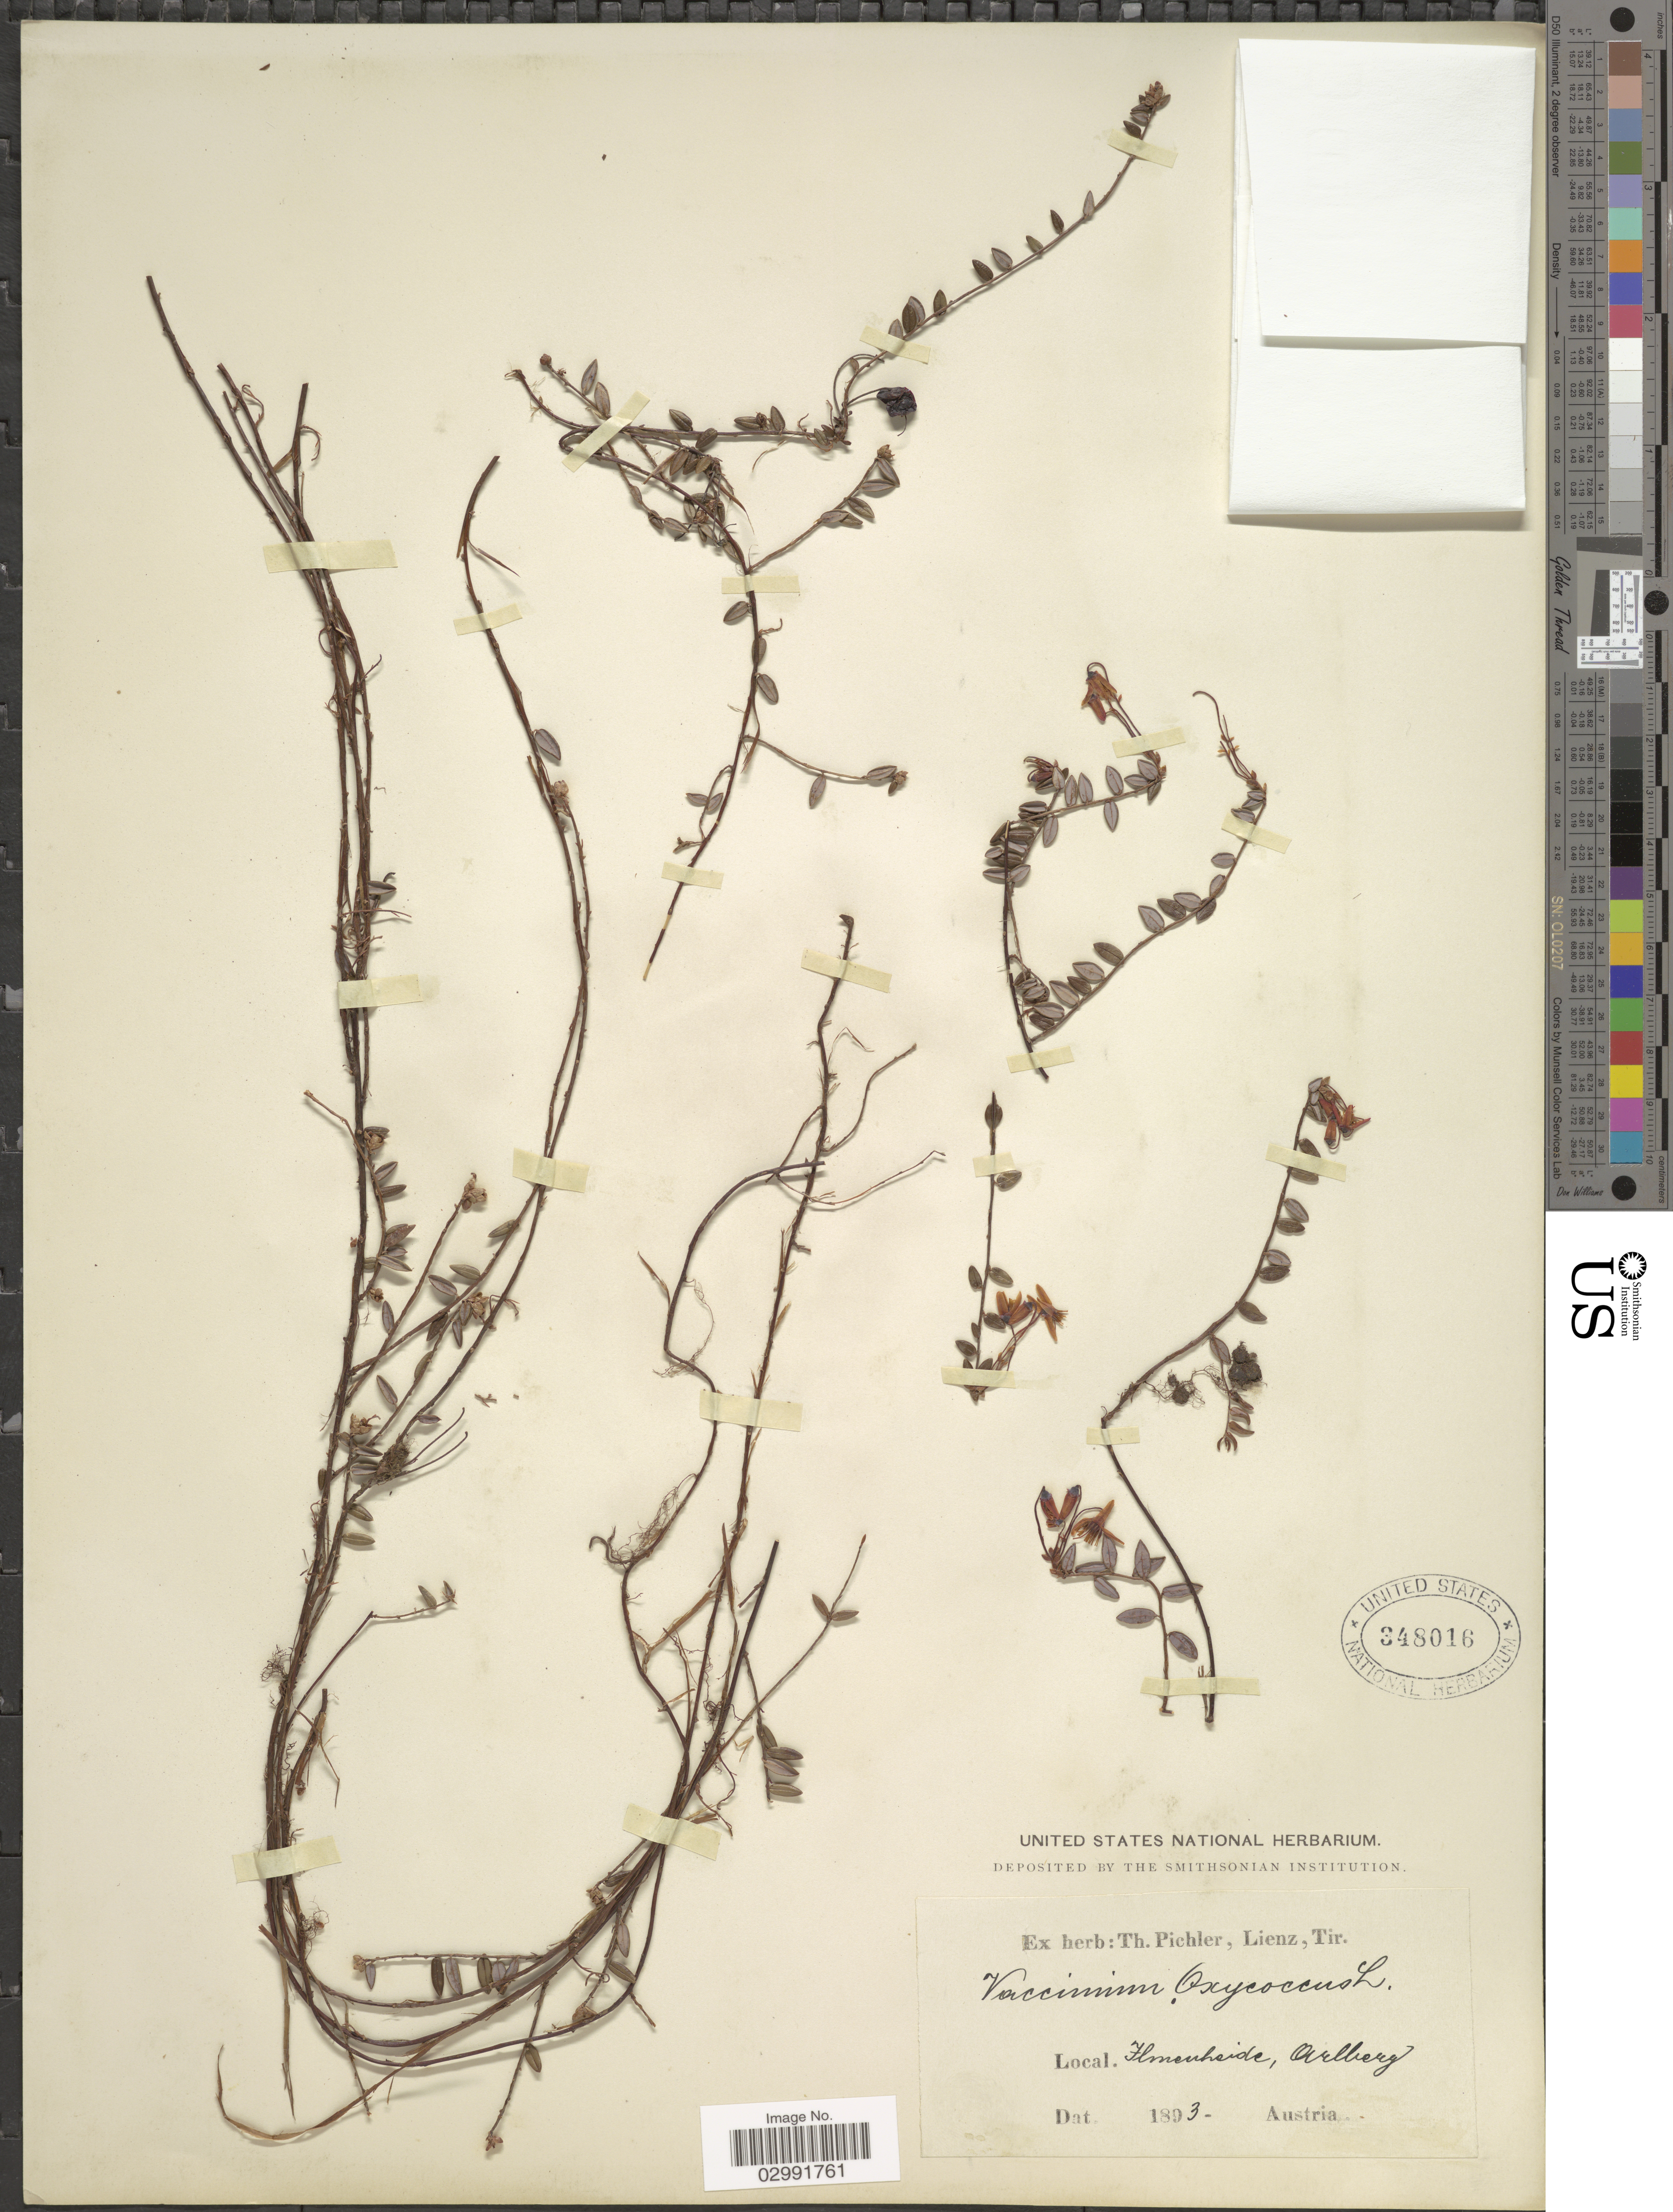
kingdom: Plantae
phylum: Tracheophyta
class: Magnoliopsida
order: Ericales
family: Ericaceae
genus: Vaccinium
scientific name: Vaccinium oxycoccos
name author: L.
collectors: ex herb. T. Pichler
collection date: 1893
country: Austria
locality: Flmeuhtide, Arlberg.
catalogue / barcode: US 348016